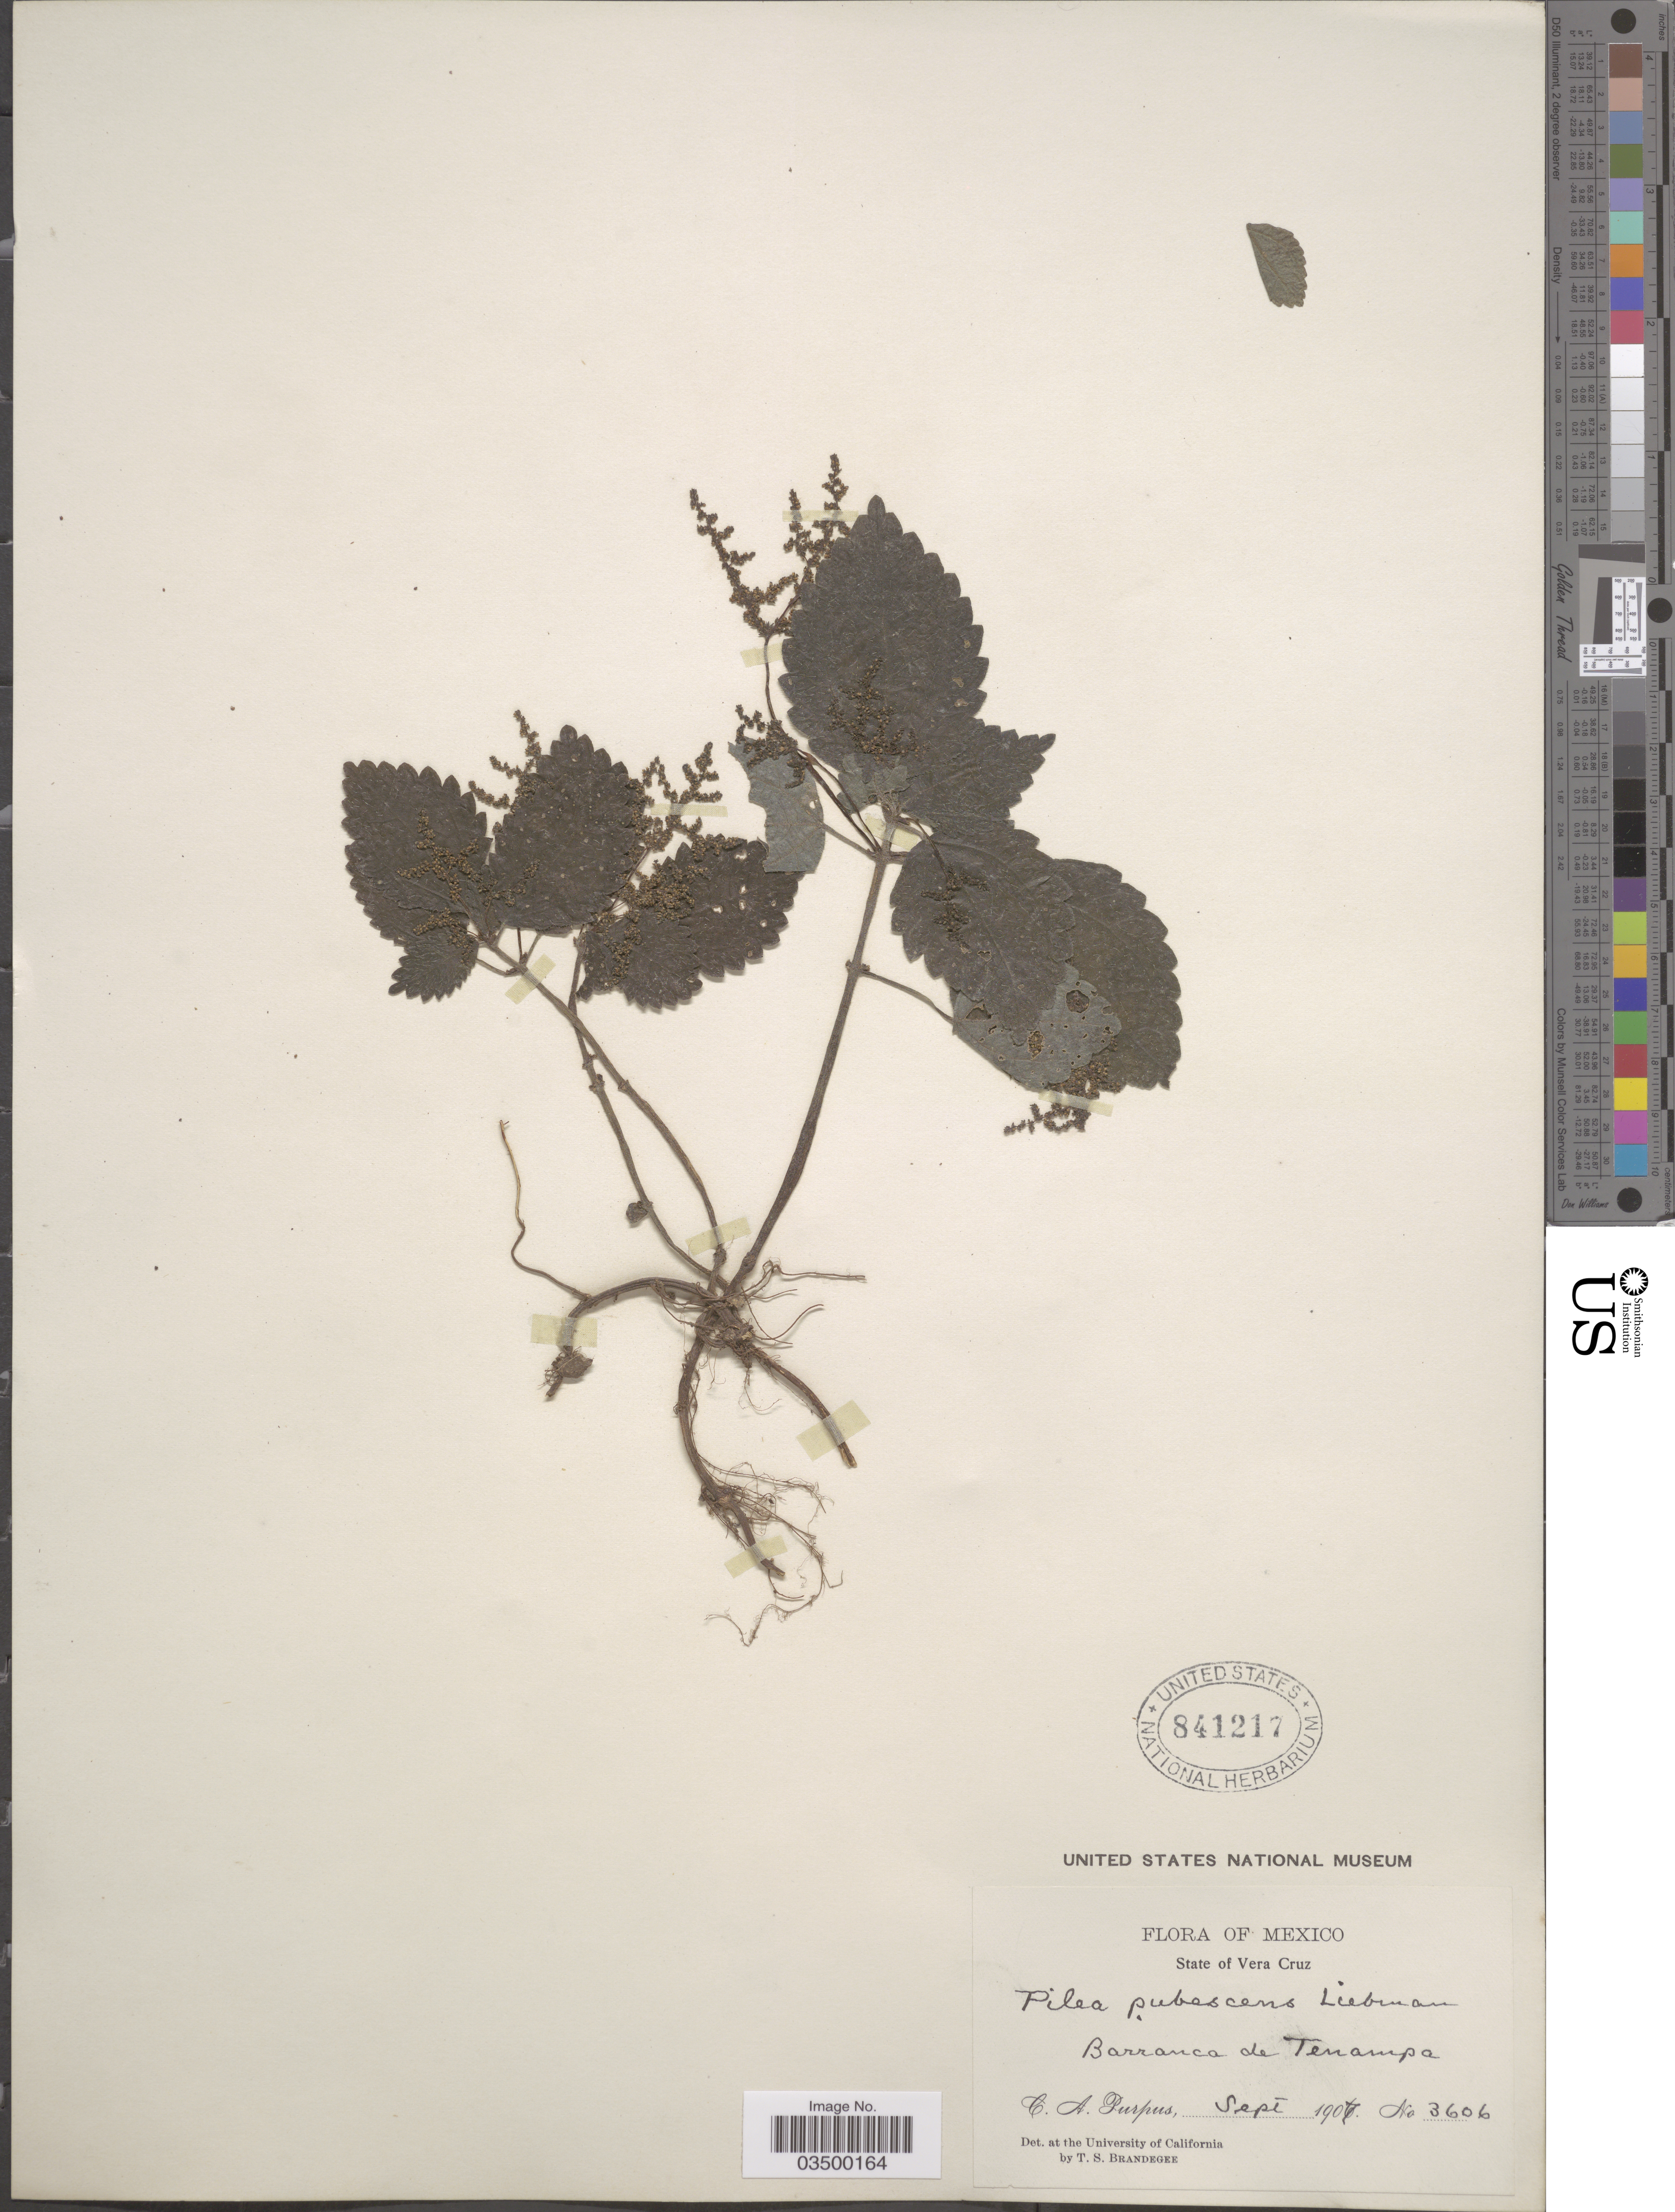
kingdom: Plantae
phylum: Tracheophyta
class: Magnoliopsida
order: Rosales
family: Urticaceae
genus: Pilea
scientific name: Pilea pubescens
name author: Liebm.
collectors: C. A. Purpus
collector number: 3606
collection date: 1907-09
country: Mexico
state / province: Veracruz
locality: State of Vera Cruz. Barranca de Tenampa.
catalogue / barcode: US 841217